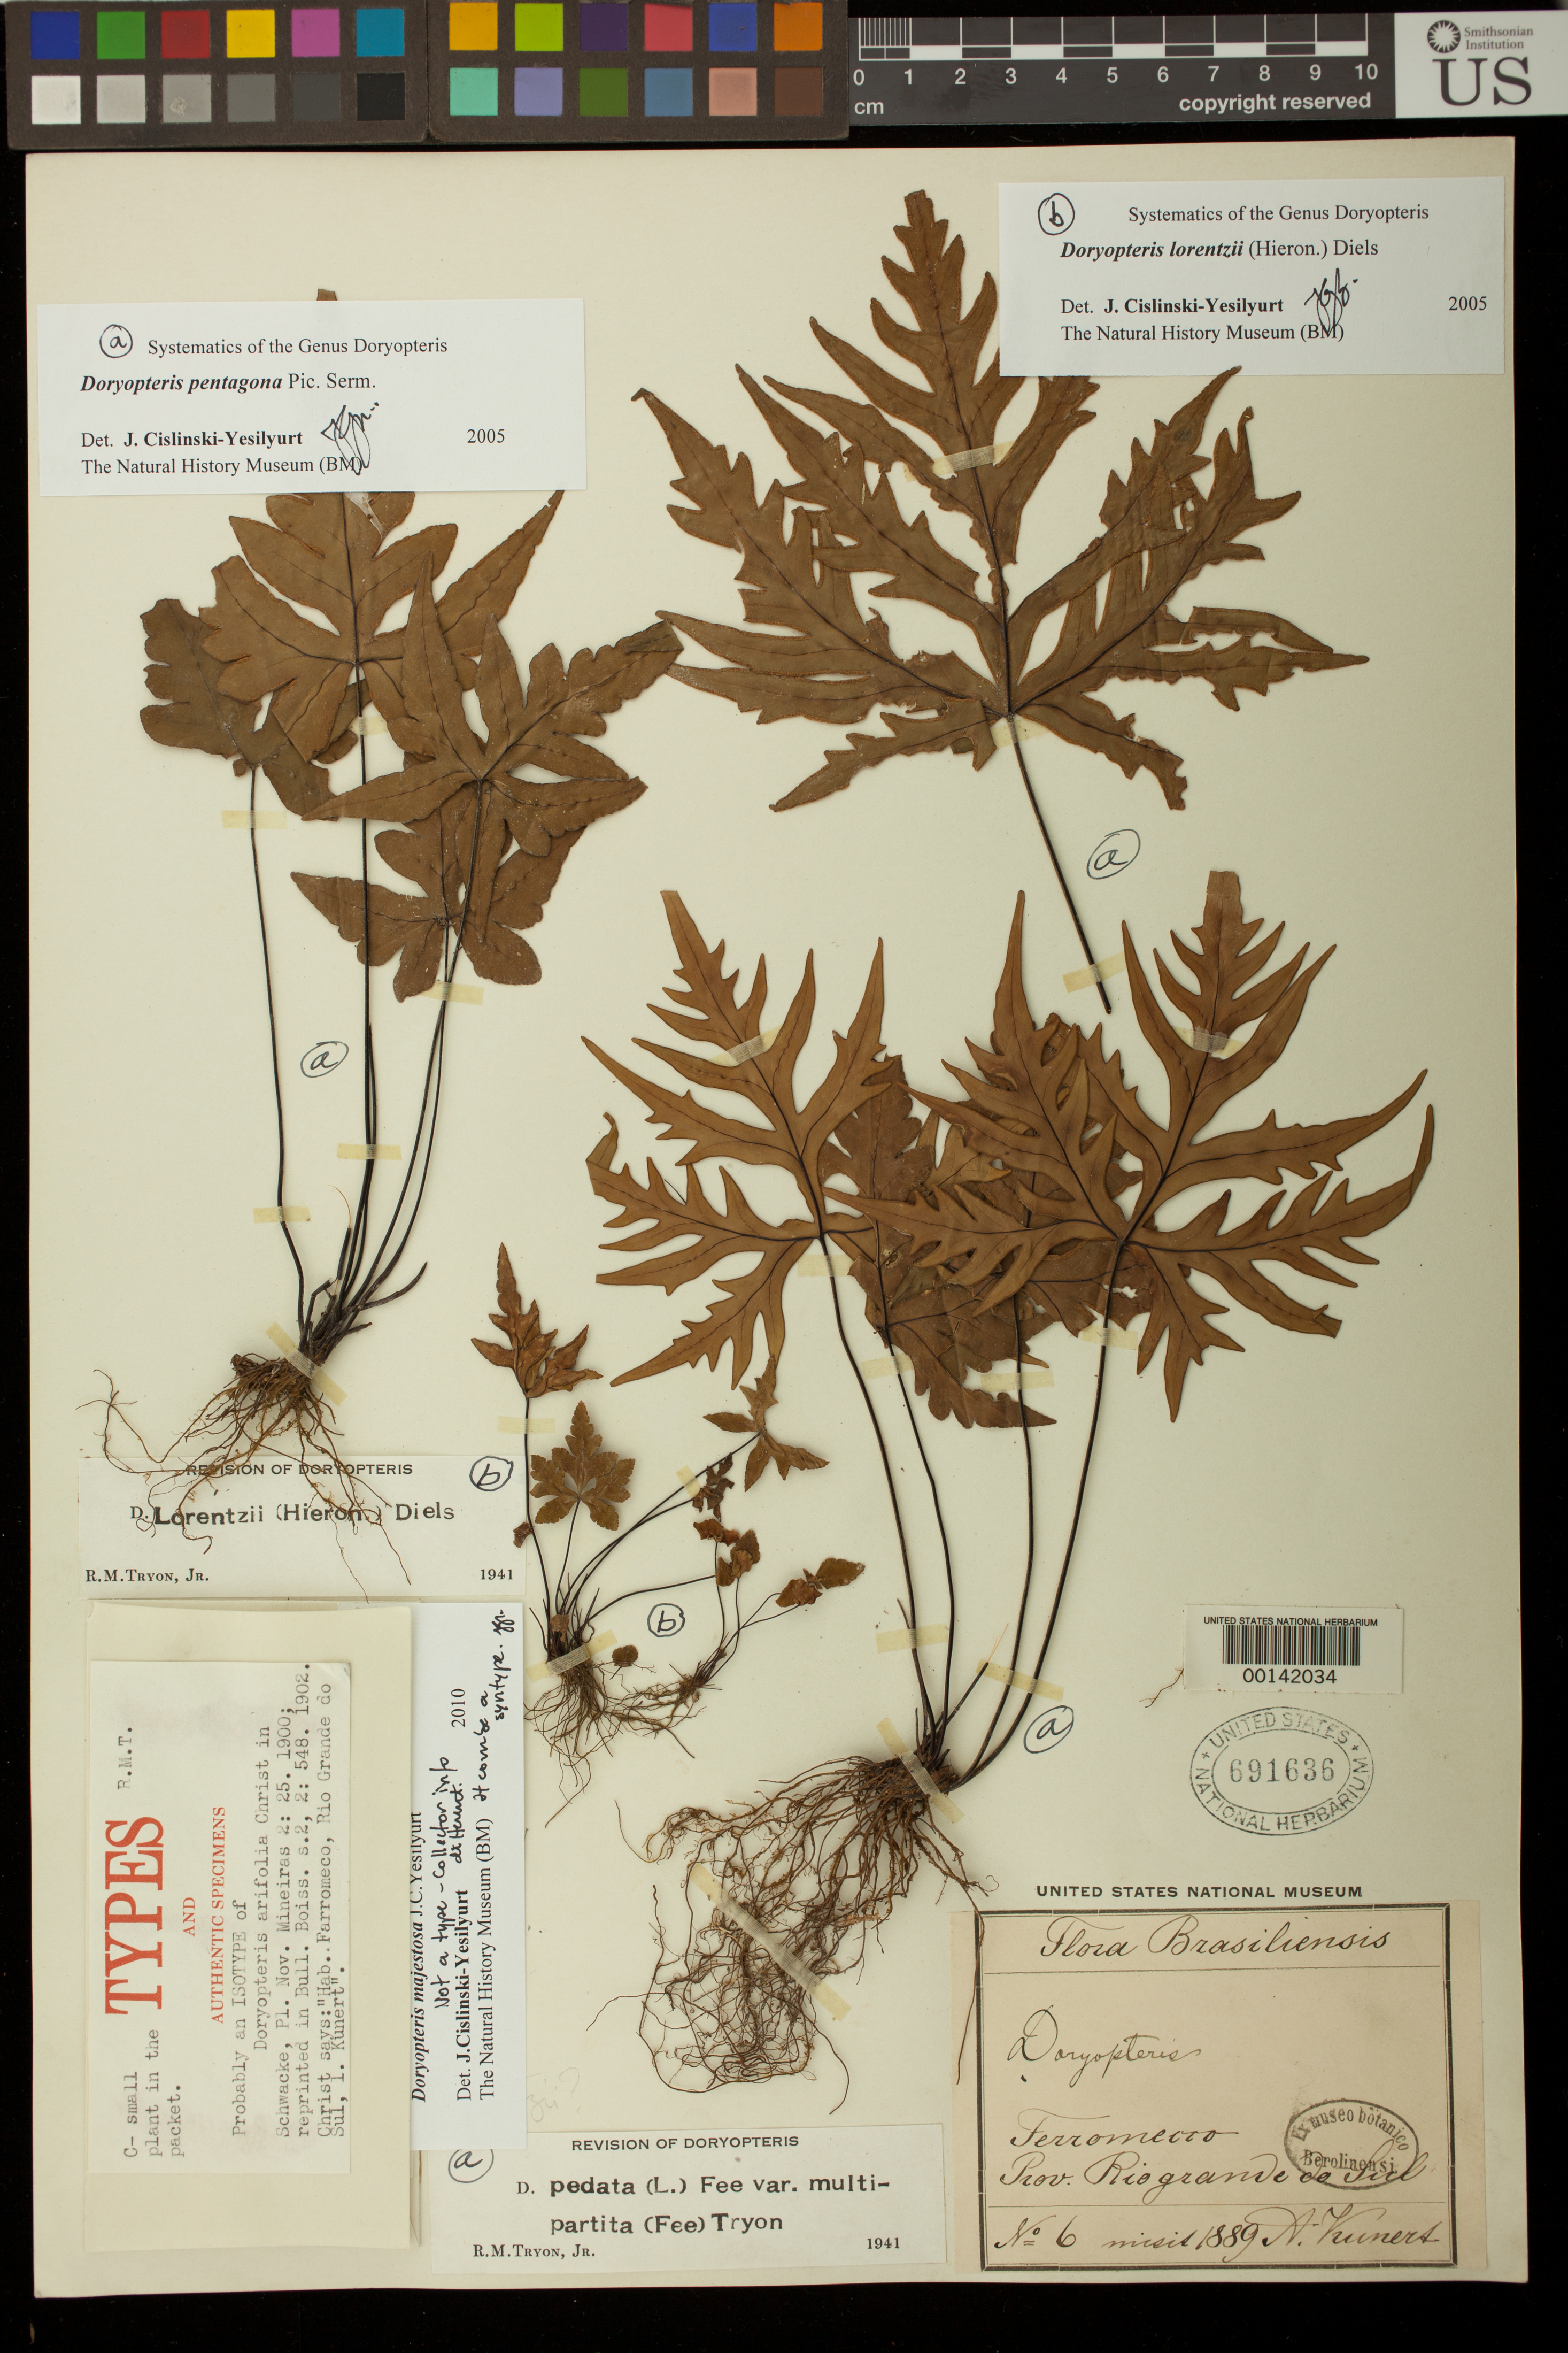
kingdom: Plantae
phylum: Tracheophyta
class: Polypodiopsida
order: Polypodiales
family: Pteridaceae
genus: Doryopteris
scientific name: Doryopteris arifolia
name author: Christ in Schwacke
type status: Type Collection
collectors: A. Kunert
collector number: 6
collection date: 1889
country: Brazil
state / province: Rio Grande do Sul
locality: Ferromecco, Prov. Rio Grande do Sul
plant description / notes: As annotated by J. Cislinski-Yesilyurt (2005, 2010), sheet apparently represents a mixture of 3 taxa, (a) Doryopteris pentagona Pic. Serm., (b) Doryopteris lorentzii (Hieron.) Diels & (c, in packet) Doryopteris majestosa J.C. Yesilyurt (nom. illeg. superfl.). Same elements identified by R.M. Tryon (1941) as (a) Doryopteris pedata var. multipartita (Fee) Tryon; (b) Doryopteris lorentzii (Hieron.) Diels; (c) Doryopteris nobilis (Moore) C. Chr. Only the material in (c) is type material of Doryopteris arifolia Christ.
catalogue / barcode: US 691636